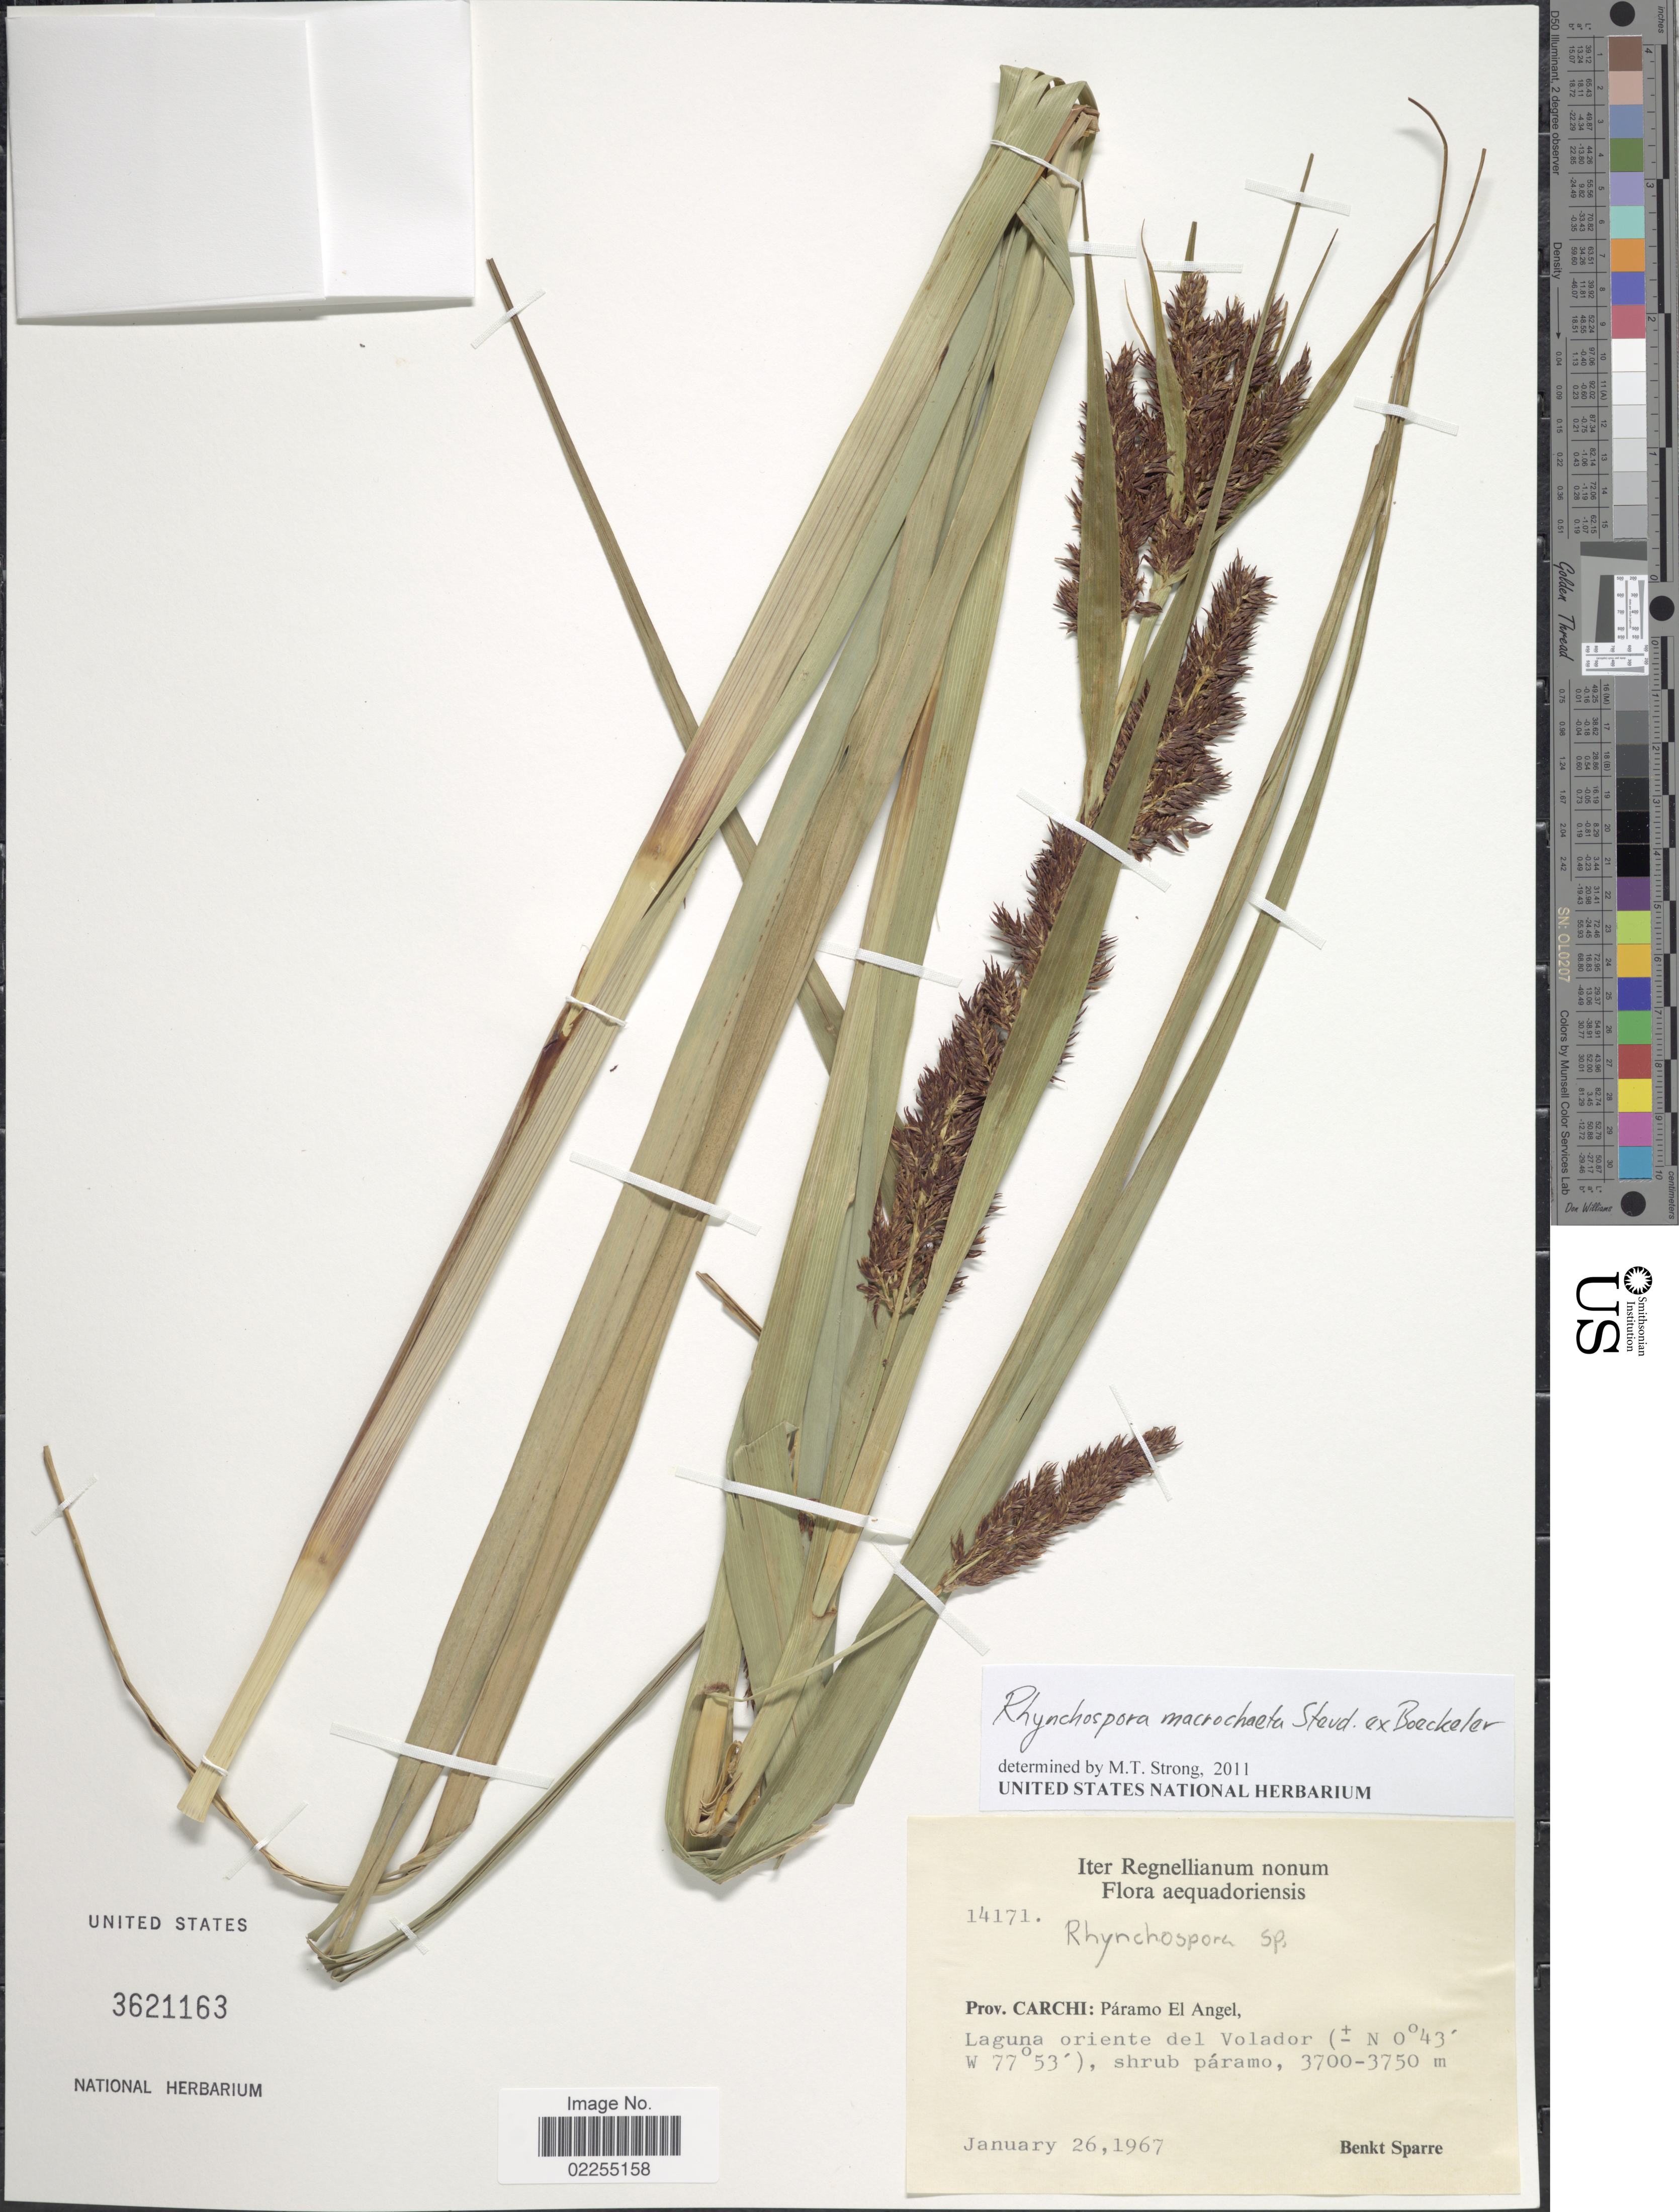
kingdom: Plantae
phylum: Tracheophyta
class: Liliopsida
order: Poales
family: Cyperaceae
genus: Rhynchospora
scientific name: Rhynchospora macrochaeta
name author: Steud. ex Boeckeler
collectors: B. Sparre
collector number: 14171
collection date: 1967-01-26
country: Ecuador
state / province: Carchi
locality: Prov. Carchi: Paramo El Angel, Laguna oriente del Volador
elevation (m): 3700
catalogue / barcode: US 3621163